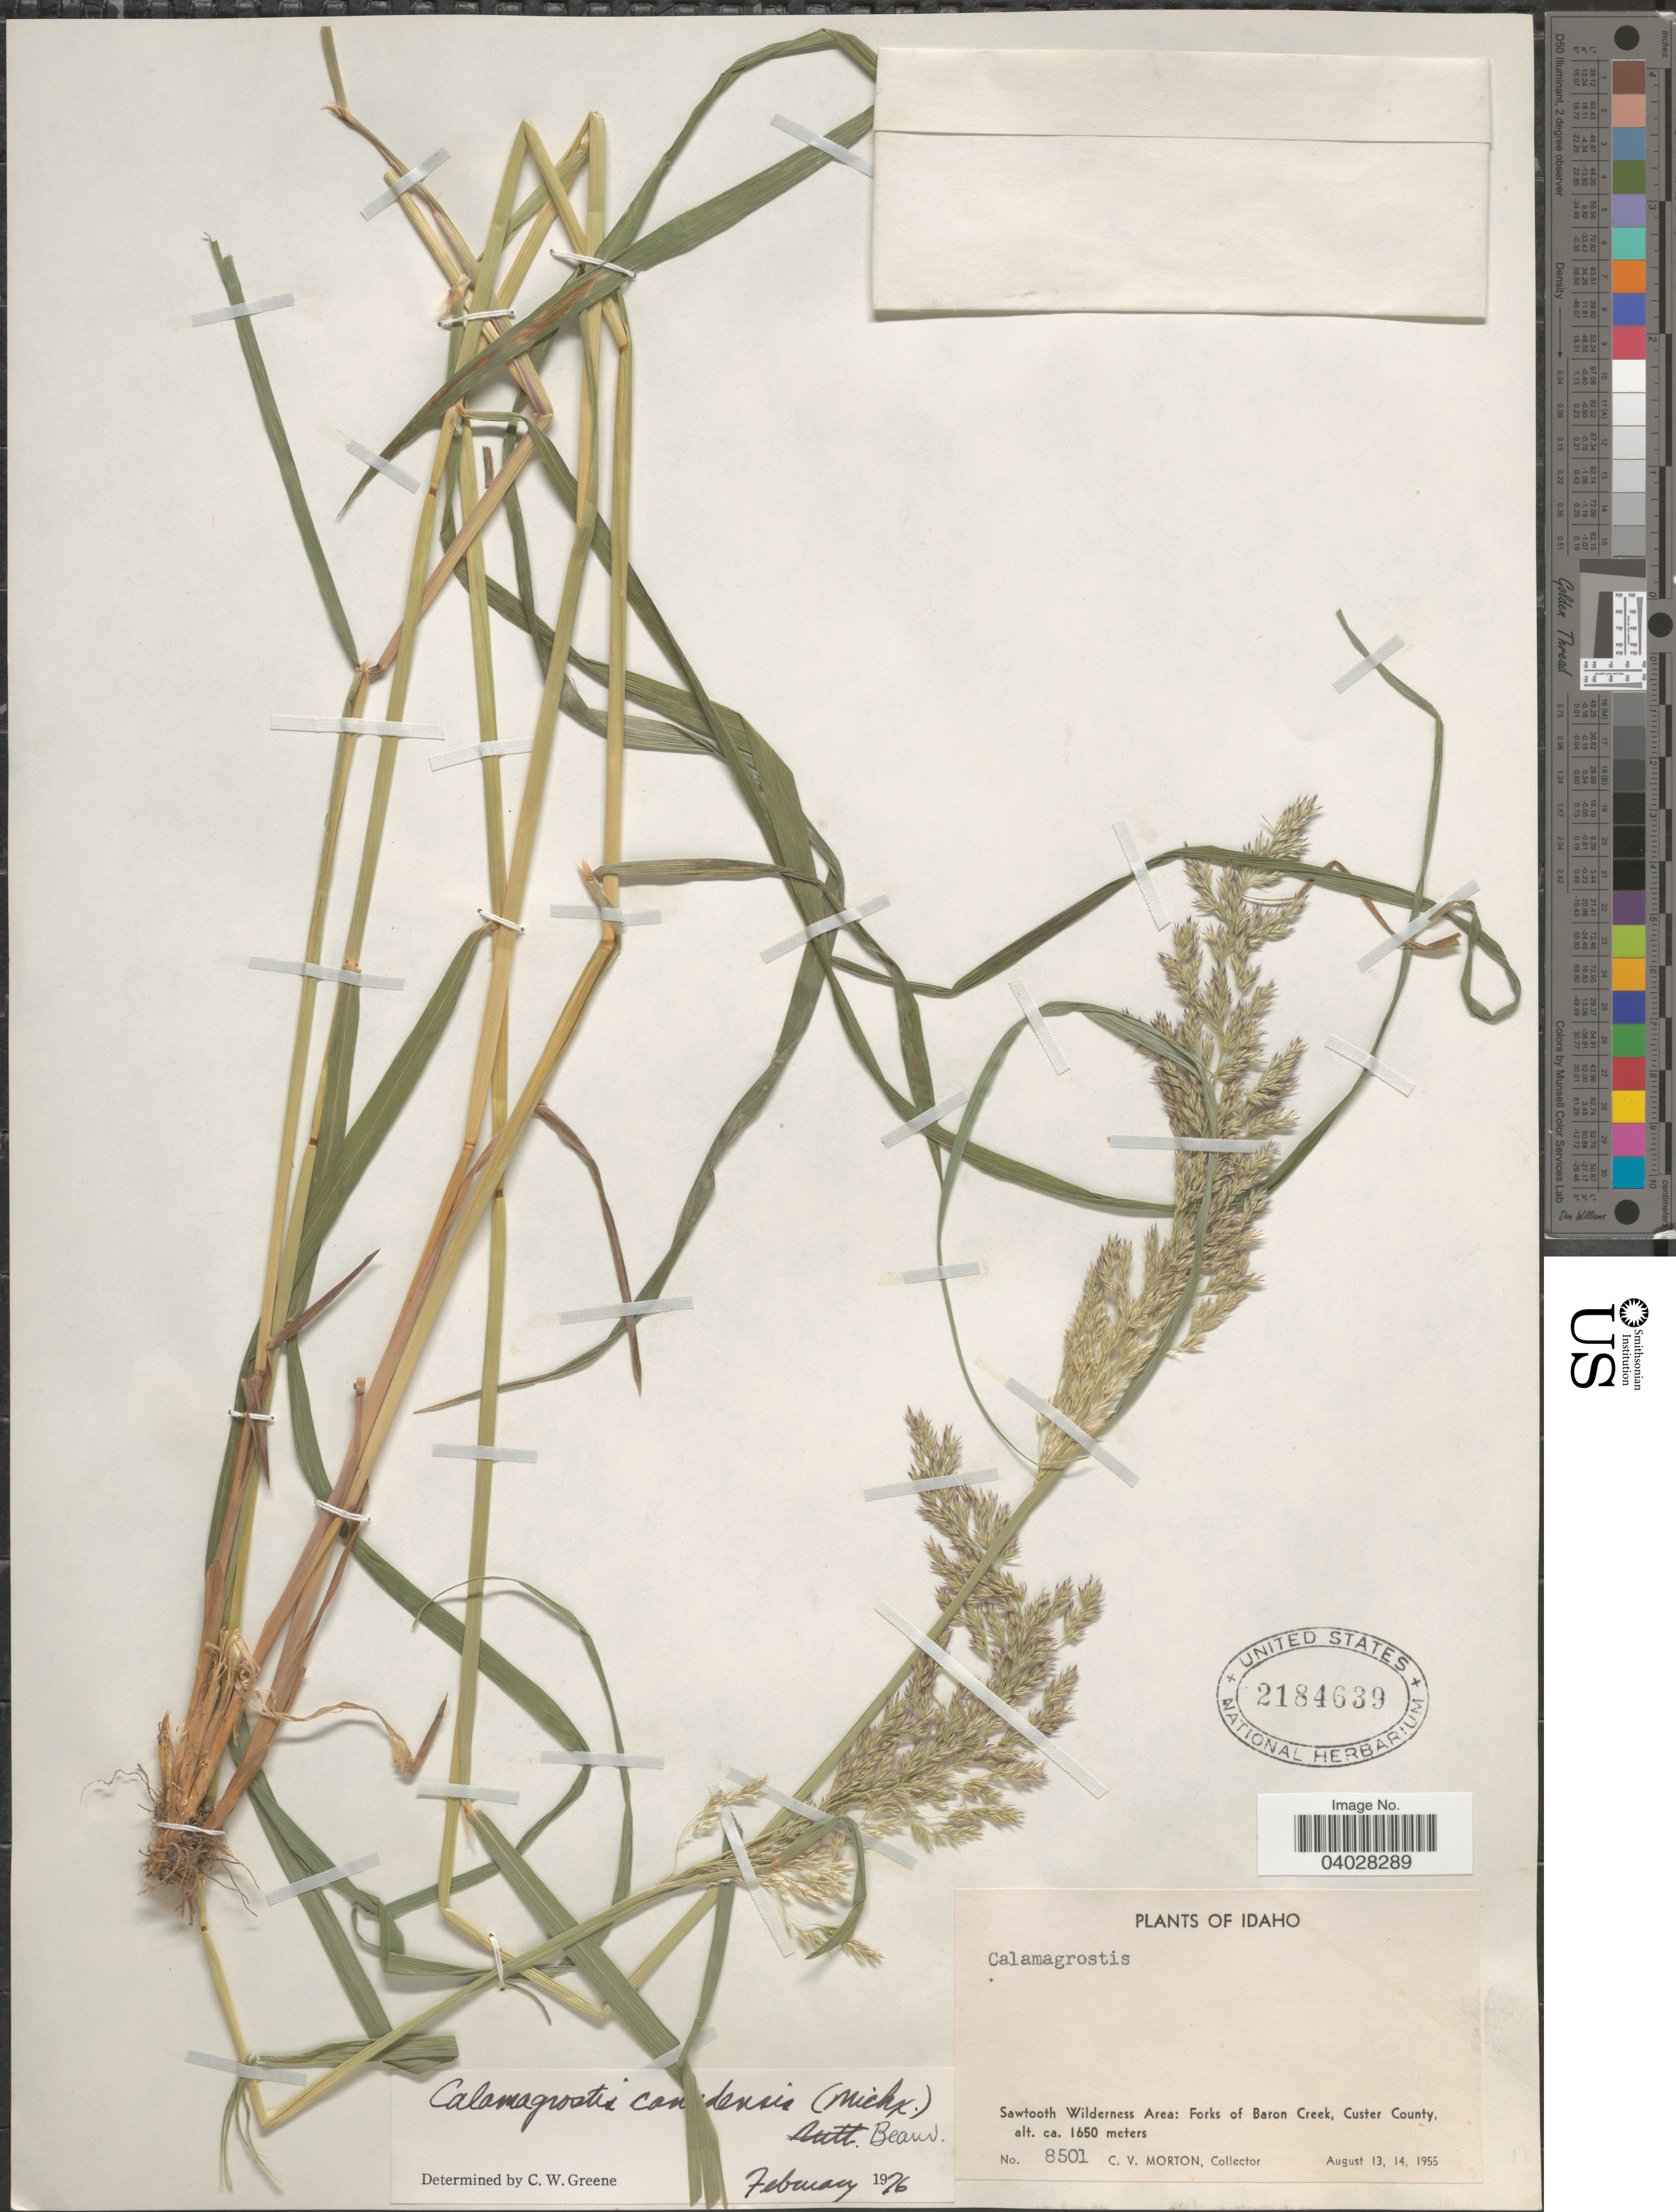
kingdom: Plantae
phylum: Tracheophyta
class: Liliopsida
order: Poales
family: Poaceae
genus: Calamagrostis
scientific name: Calamagrostis canadensis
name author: (Michx.) P. Beauv.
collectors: C. V. Morton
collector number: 8501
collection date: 1955-08-13/1955-08-14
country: United States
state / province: Idaho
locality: Sawtooth Wilderness Area: Forks of Baron Creek, Custer County/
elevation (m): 1650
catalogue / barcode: US 2184639